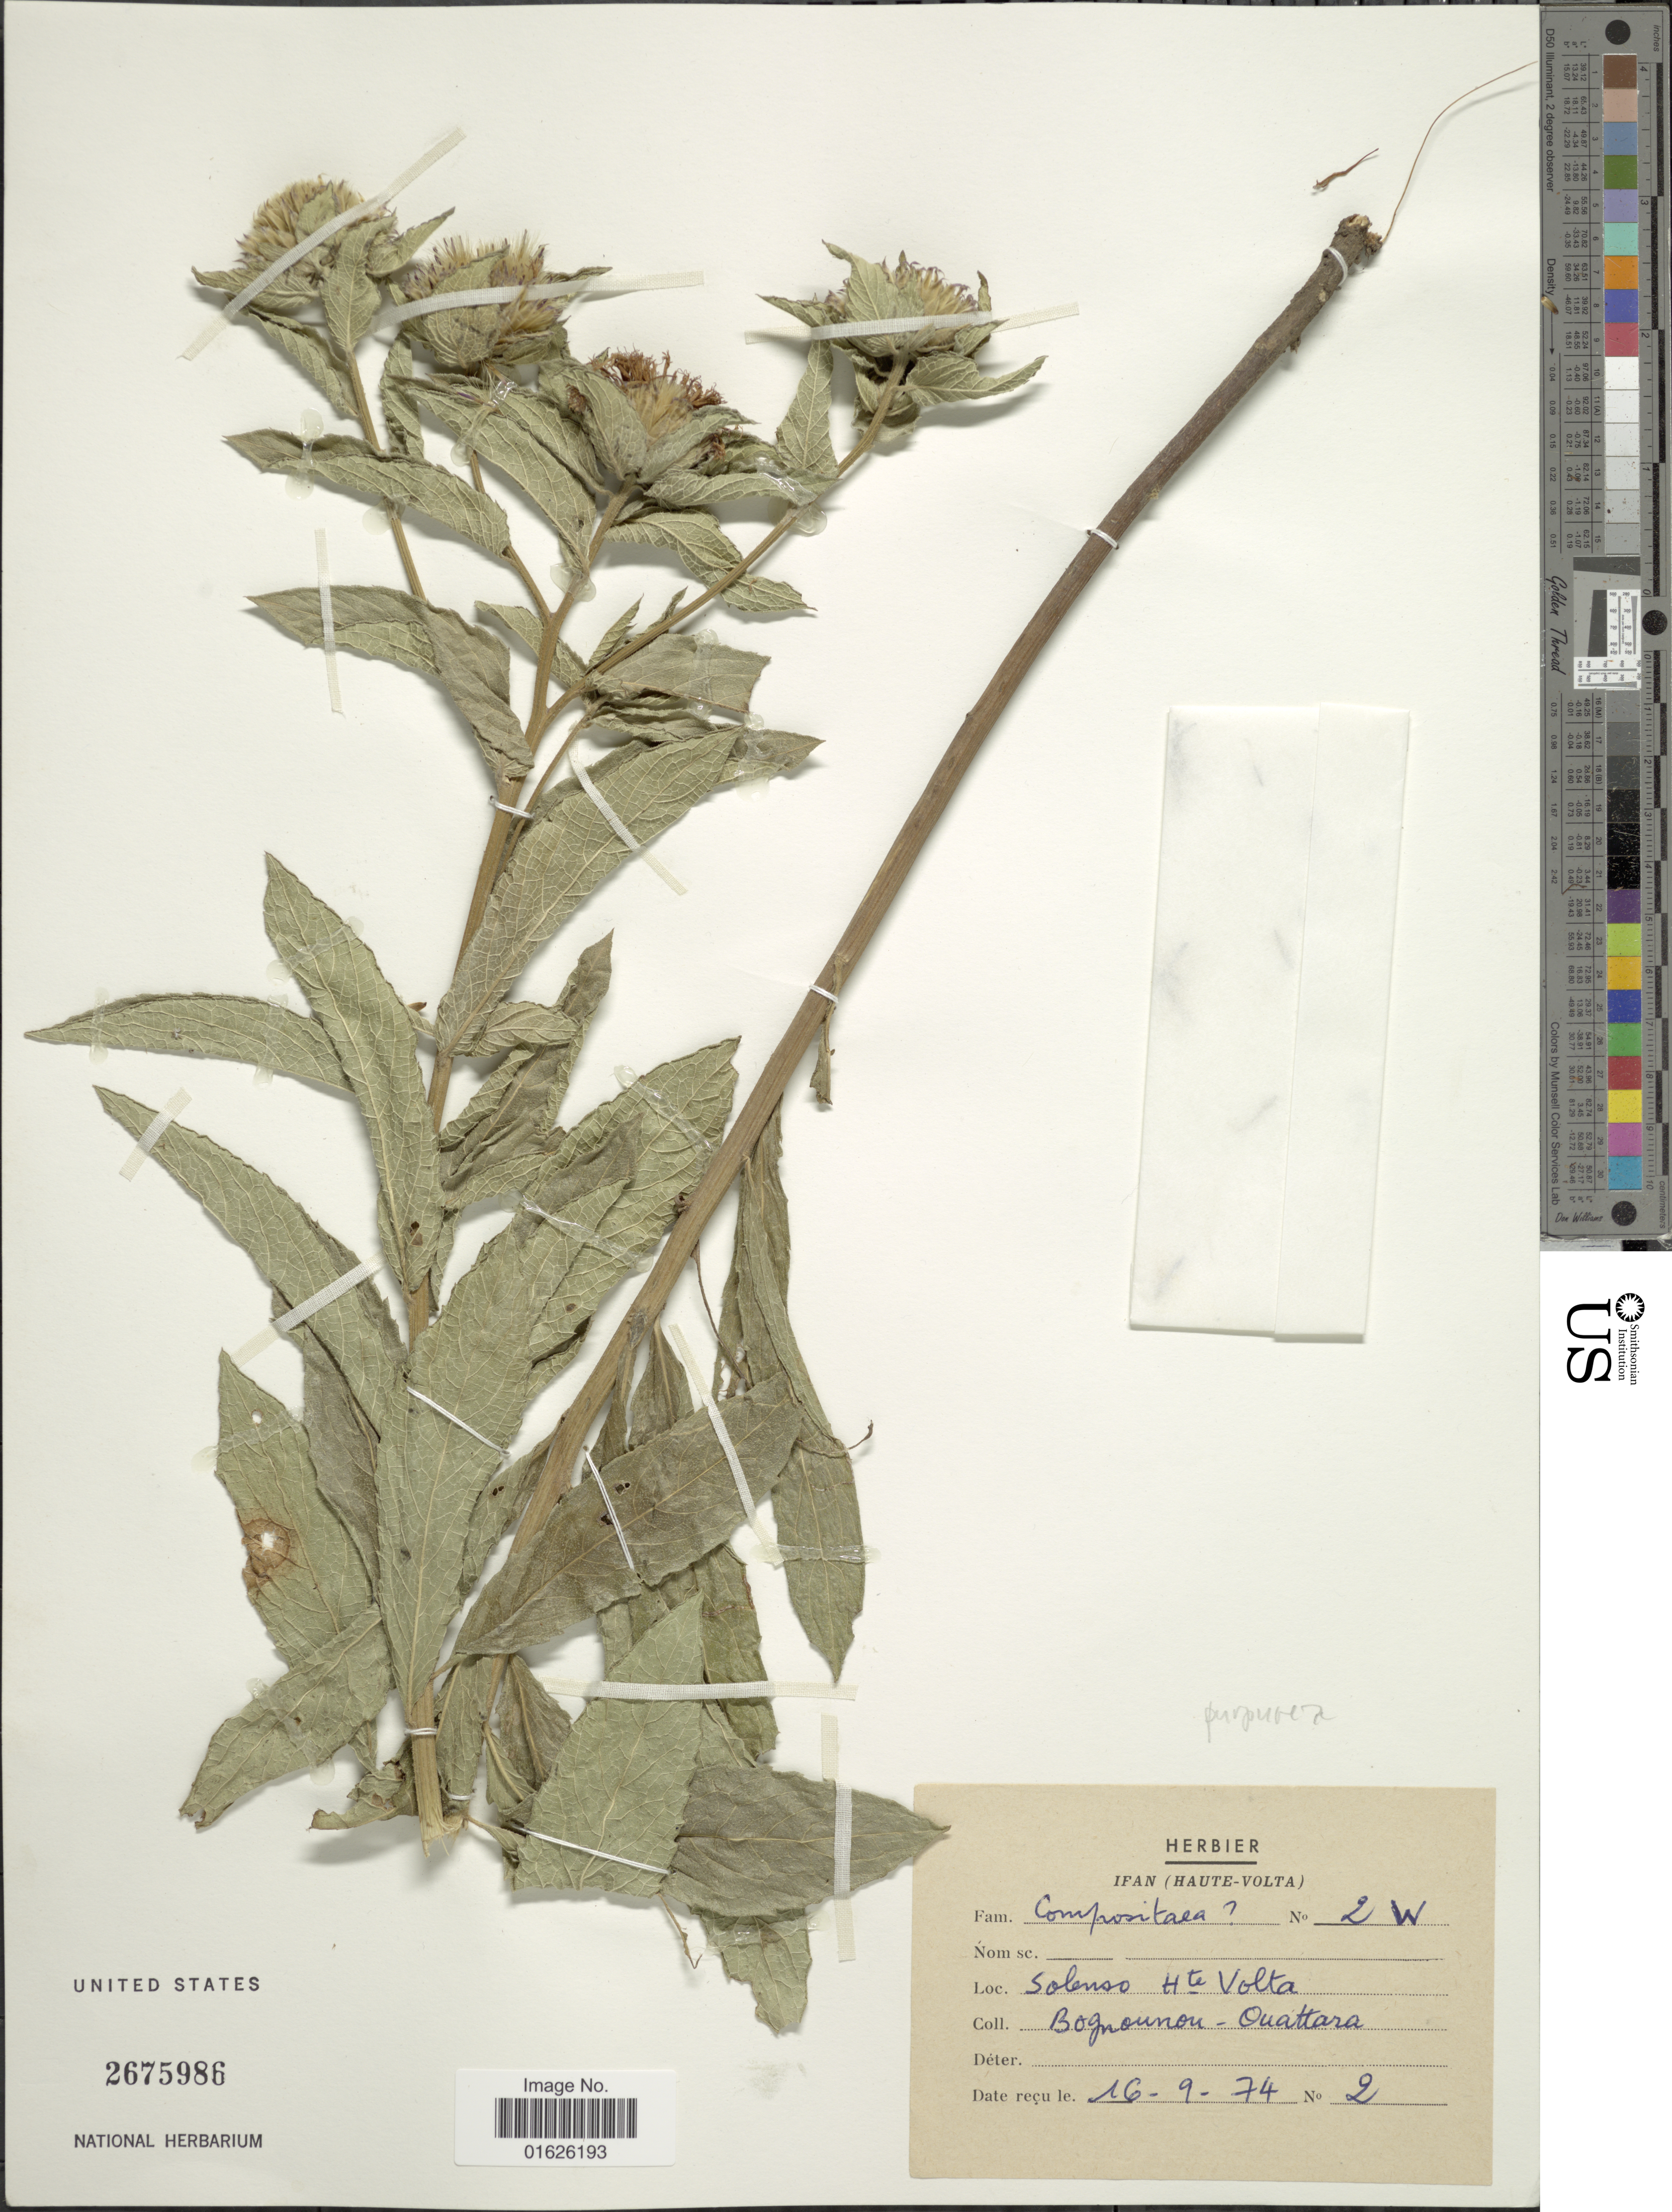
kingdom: Plantae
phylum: Tracheophyta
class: Magnoliopsida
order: Asterales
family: Asteraceae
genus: Linzia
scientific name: Linzia purpurea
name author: (Sch. Bip. ex Walp.) Isawumi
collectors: B. Ouattara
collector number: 2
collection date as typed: Transcribed d/m/y: 16/9/74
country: Ghana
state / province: Volta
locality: Ifan ( Haute - Volta ) Solendo Hte.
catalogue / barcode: US 2675986